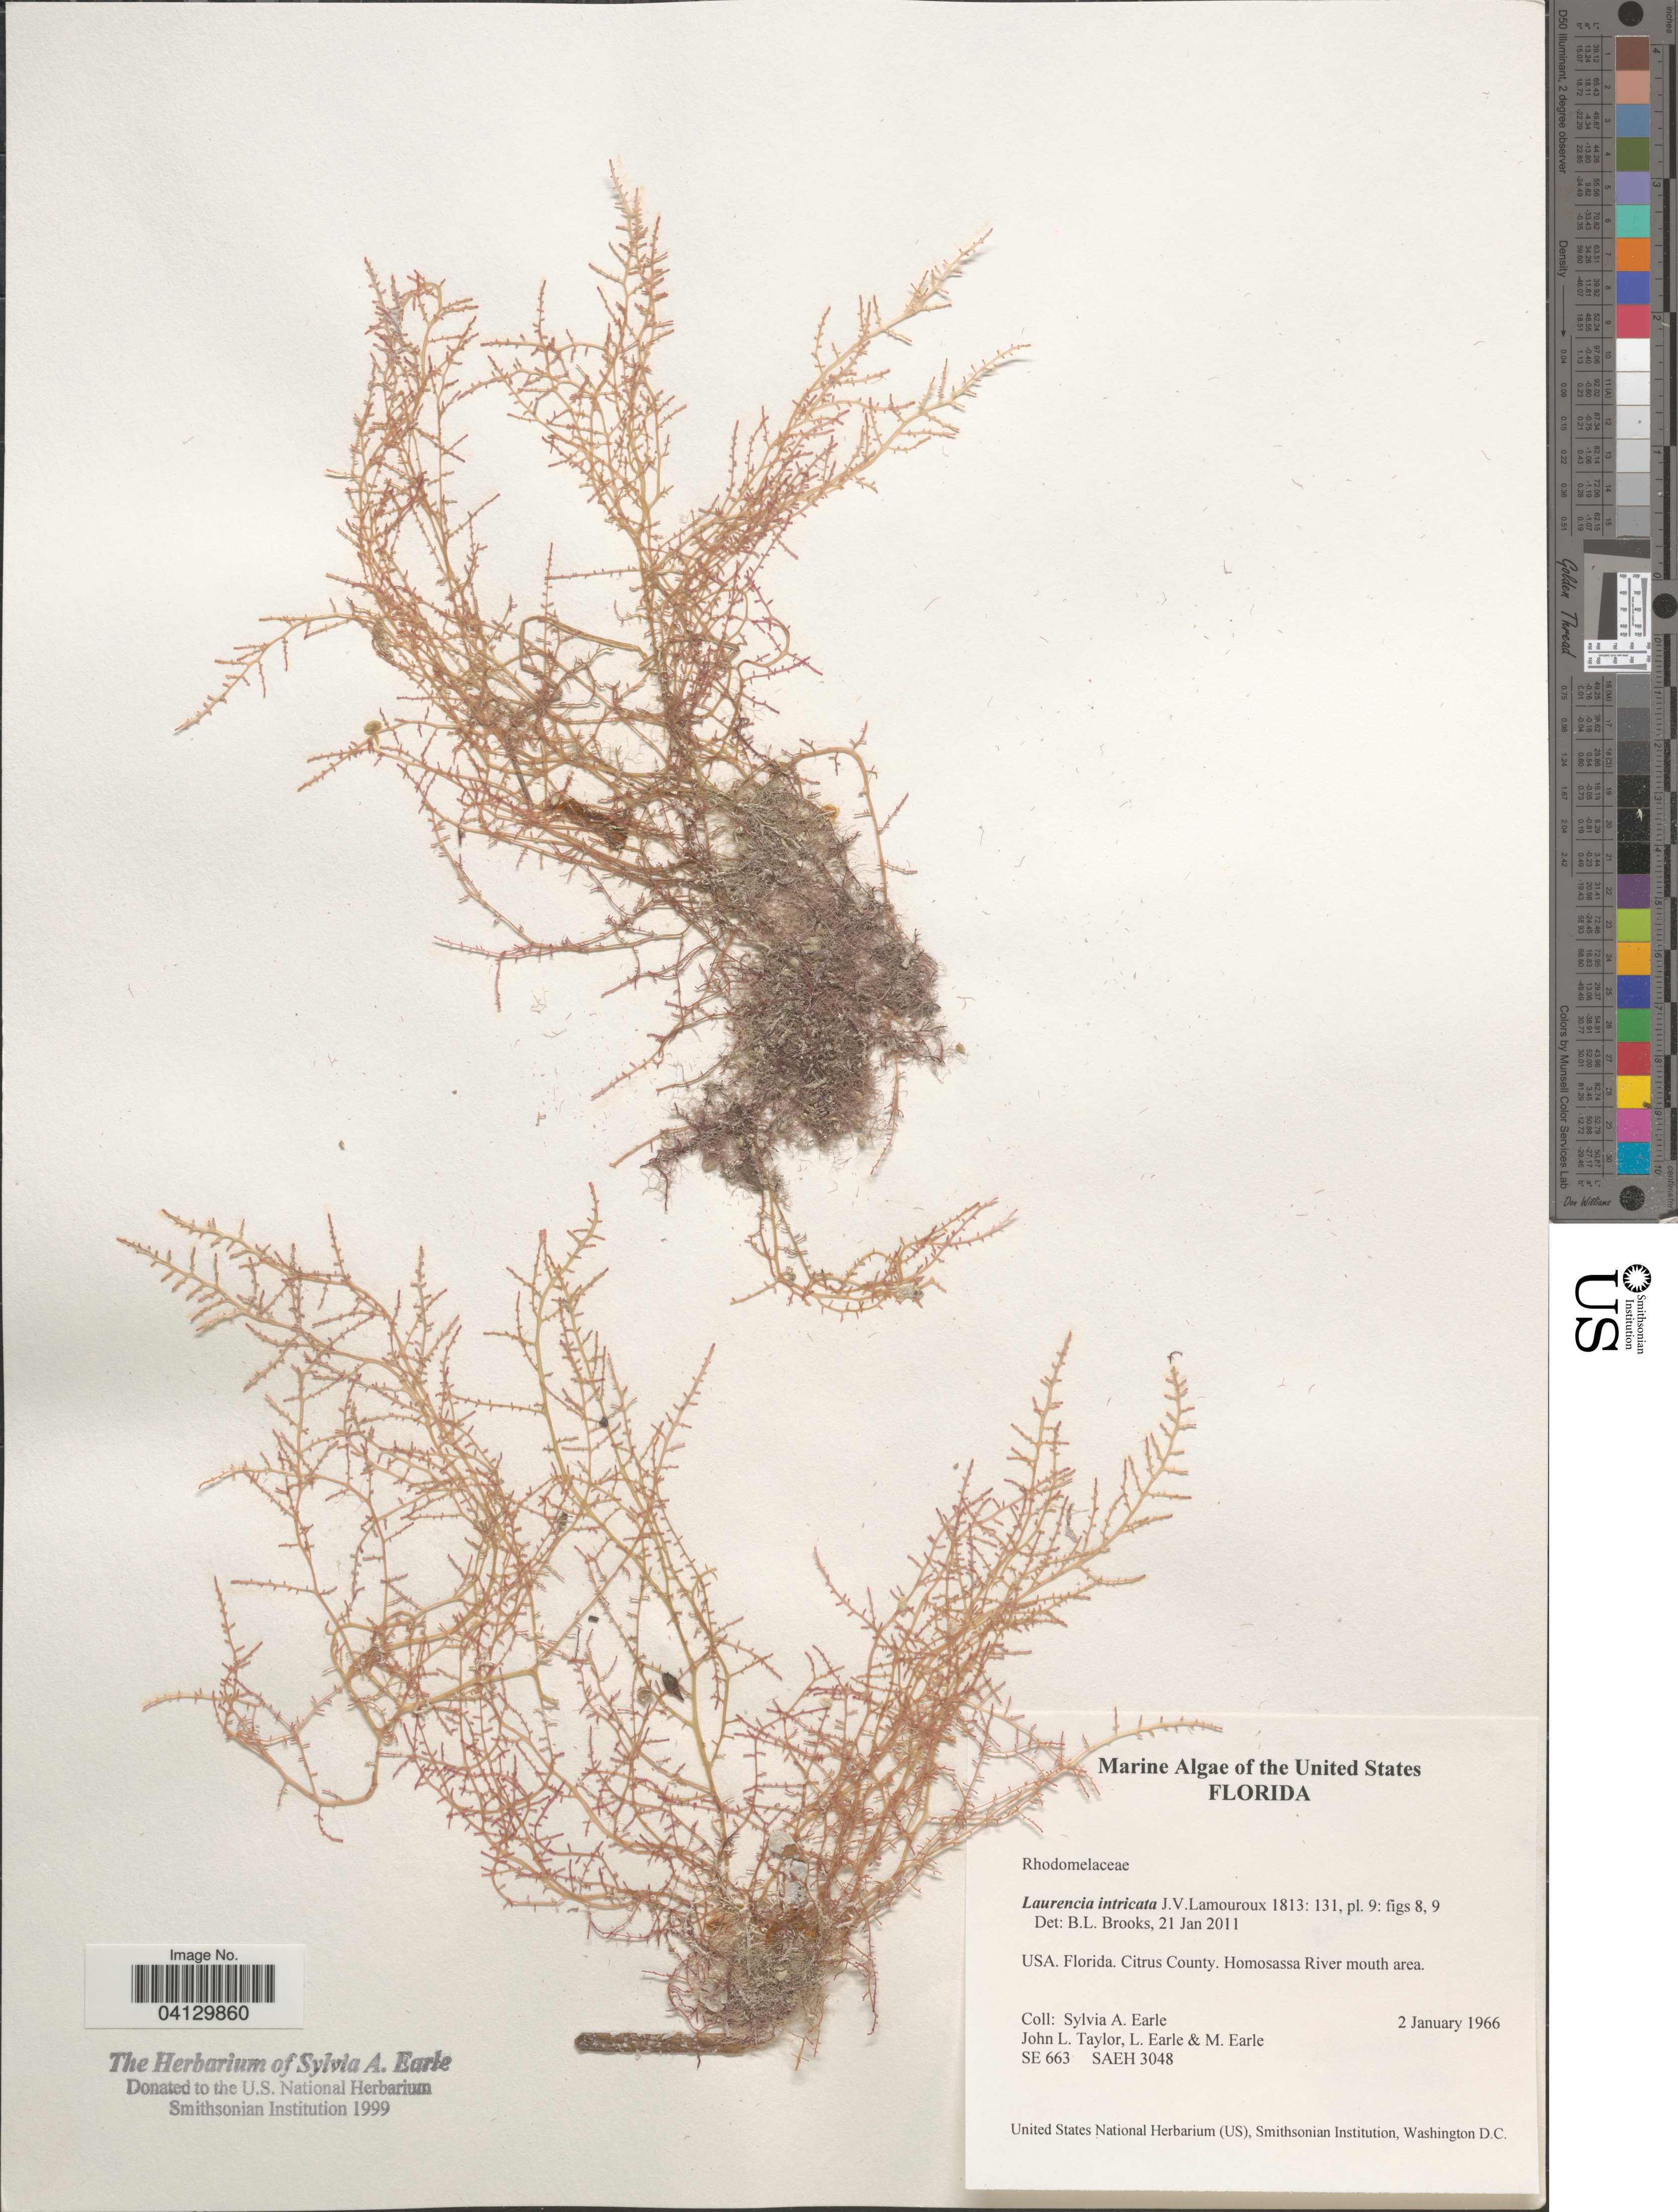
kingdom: Plantae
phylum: Rhodophyta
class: Florideophyceae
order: Ceramiales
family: Rhodomelaceae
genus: Laurencia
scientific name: Laurencia intricata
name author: J.V.Lamouroux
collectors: S. A. Earle, J. L. Taylor, L. Earle & M. Earle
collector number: SE663/SAEH3048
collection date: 1966-01-02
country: United States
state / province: Florida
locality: Citrus County. Homosassa River mouth area.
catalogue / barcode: US 328698